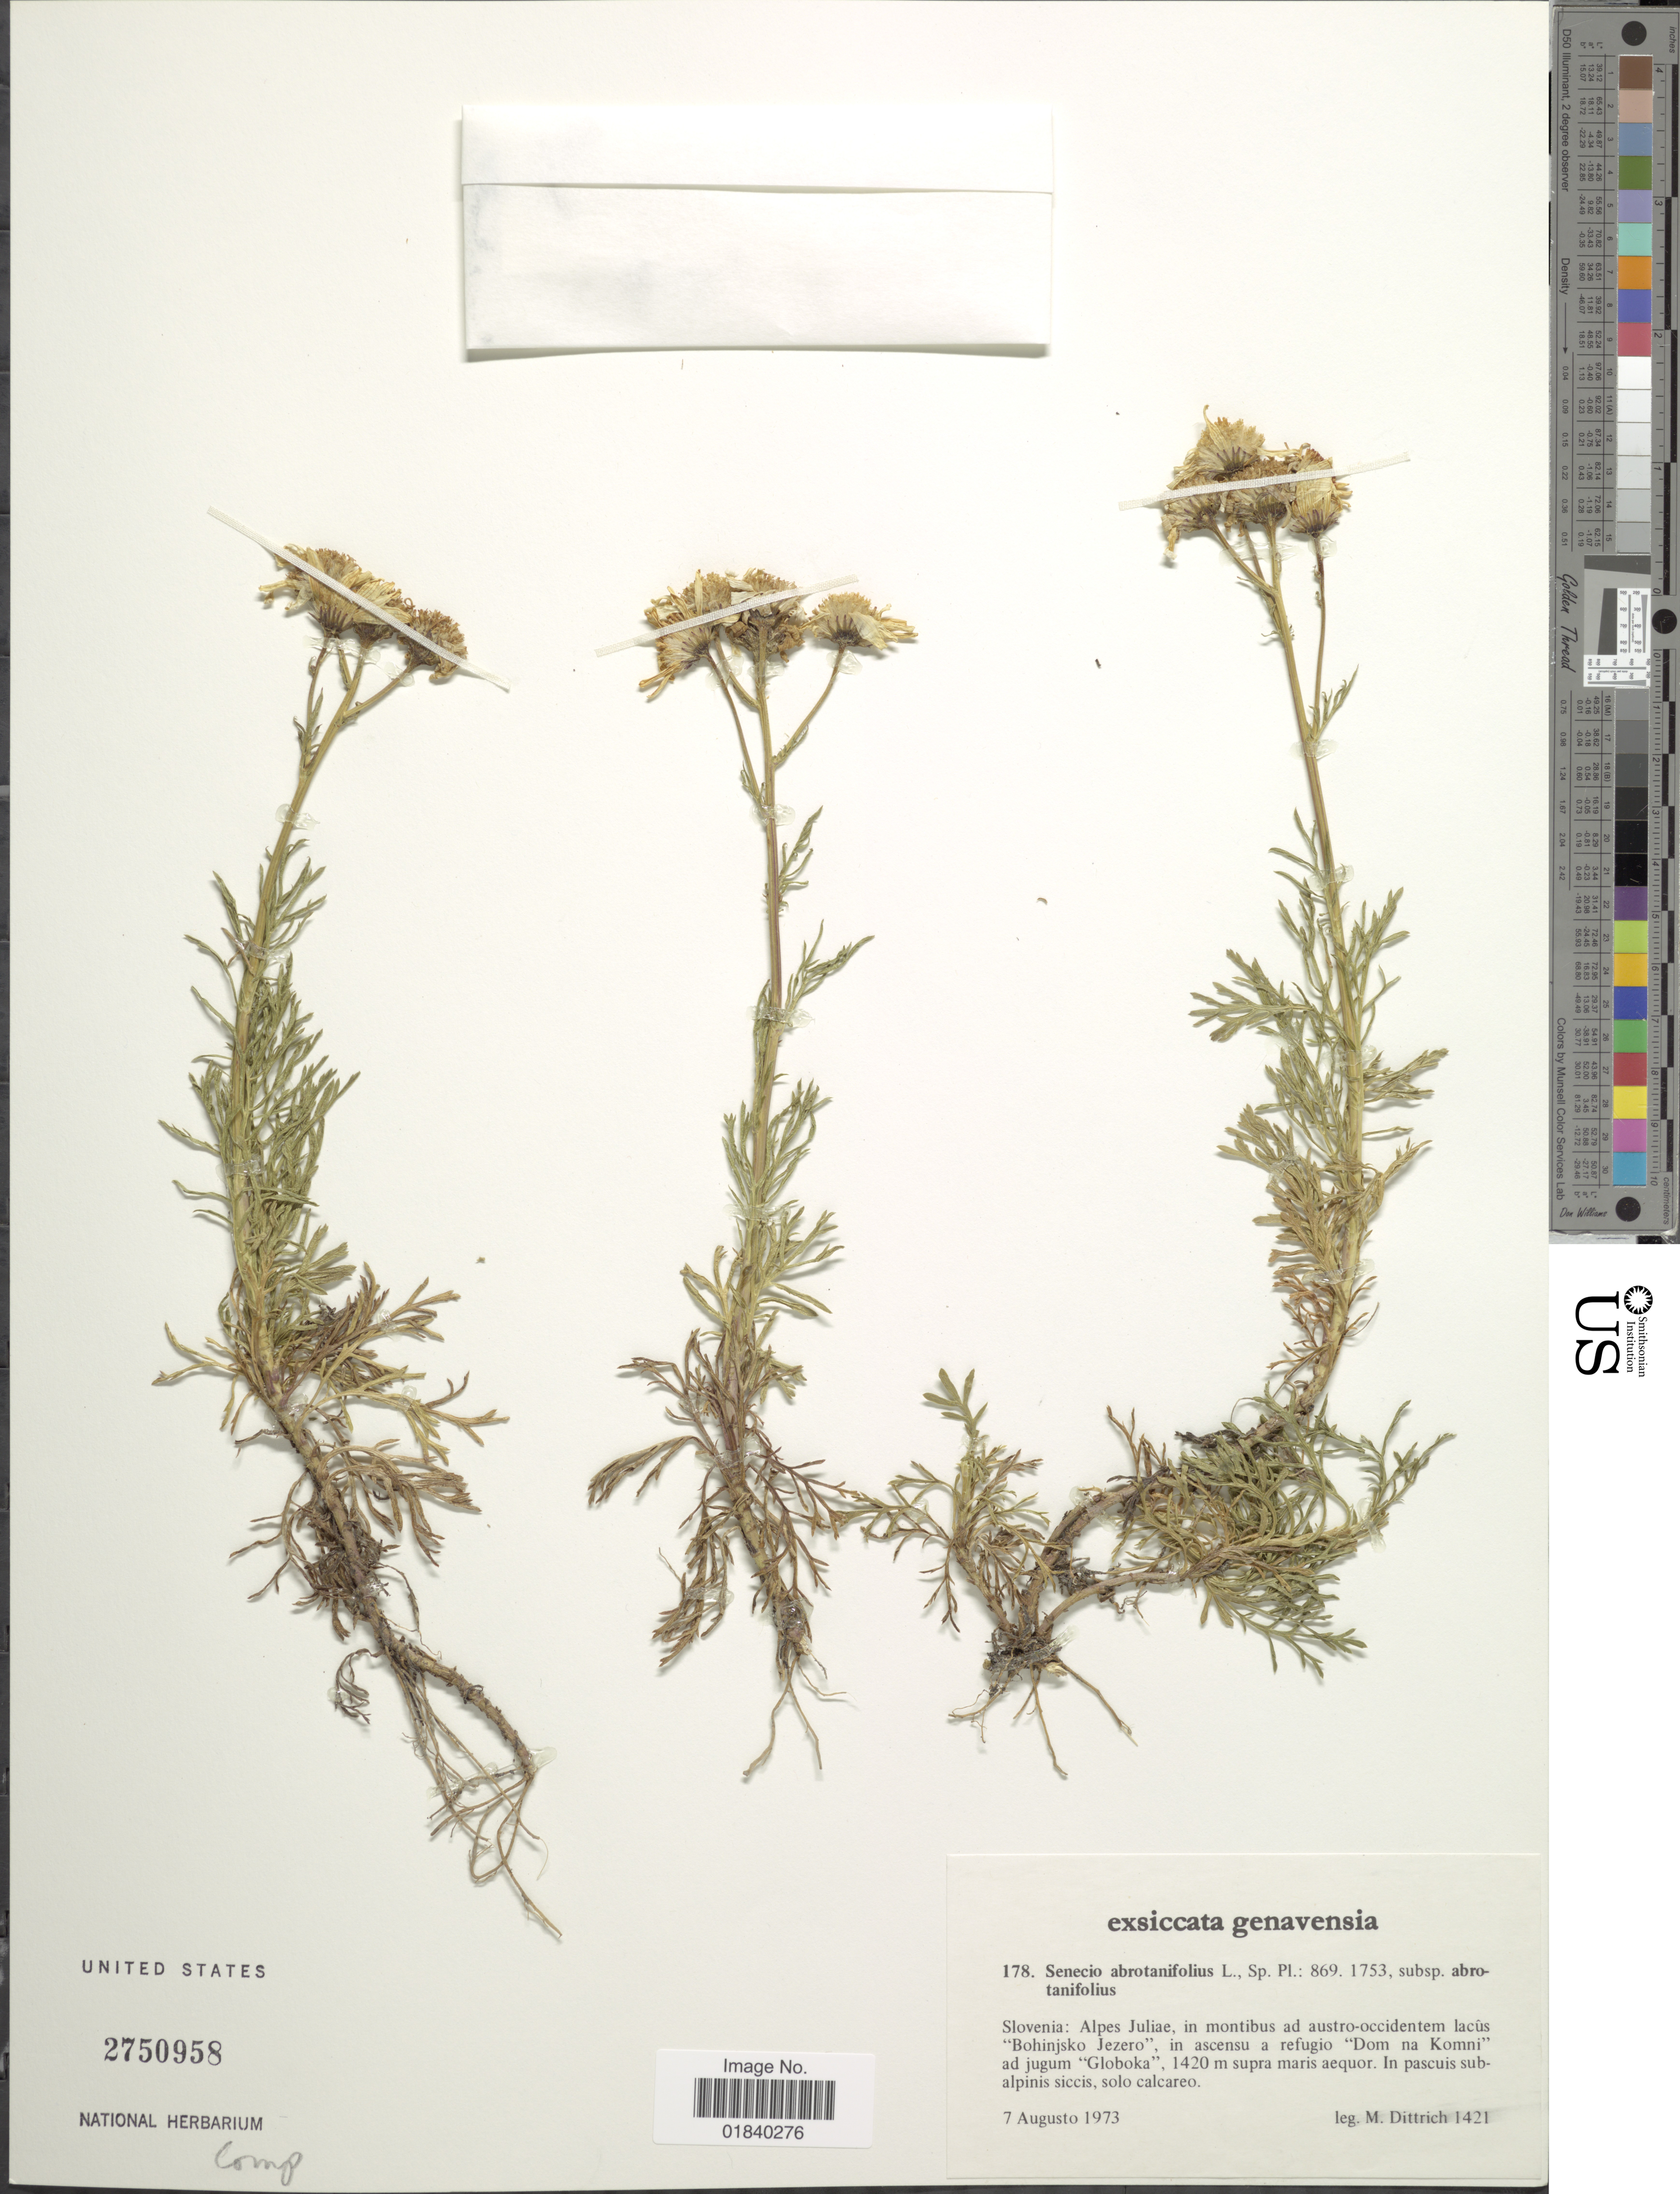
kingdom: Plantae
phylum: Tracheophyta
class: Magnoliopsida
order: Asterales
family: Asteraceae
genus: Jacobaea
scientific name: Jacobaea abrotanifolia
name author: (L.) Moench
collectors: M. Dittrich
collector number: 178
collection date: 1973-08-07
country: Slovenia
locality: Slovenia: Alpes Juliae, in montibus ad austro-occidentem lactus Bohinsjko Jezero, in ascensu a refugio "Dom na Komni" ad jugum "Globoka".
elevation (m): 1420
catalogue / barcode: US 2750958